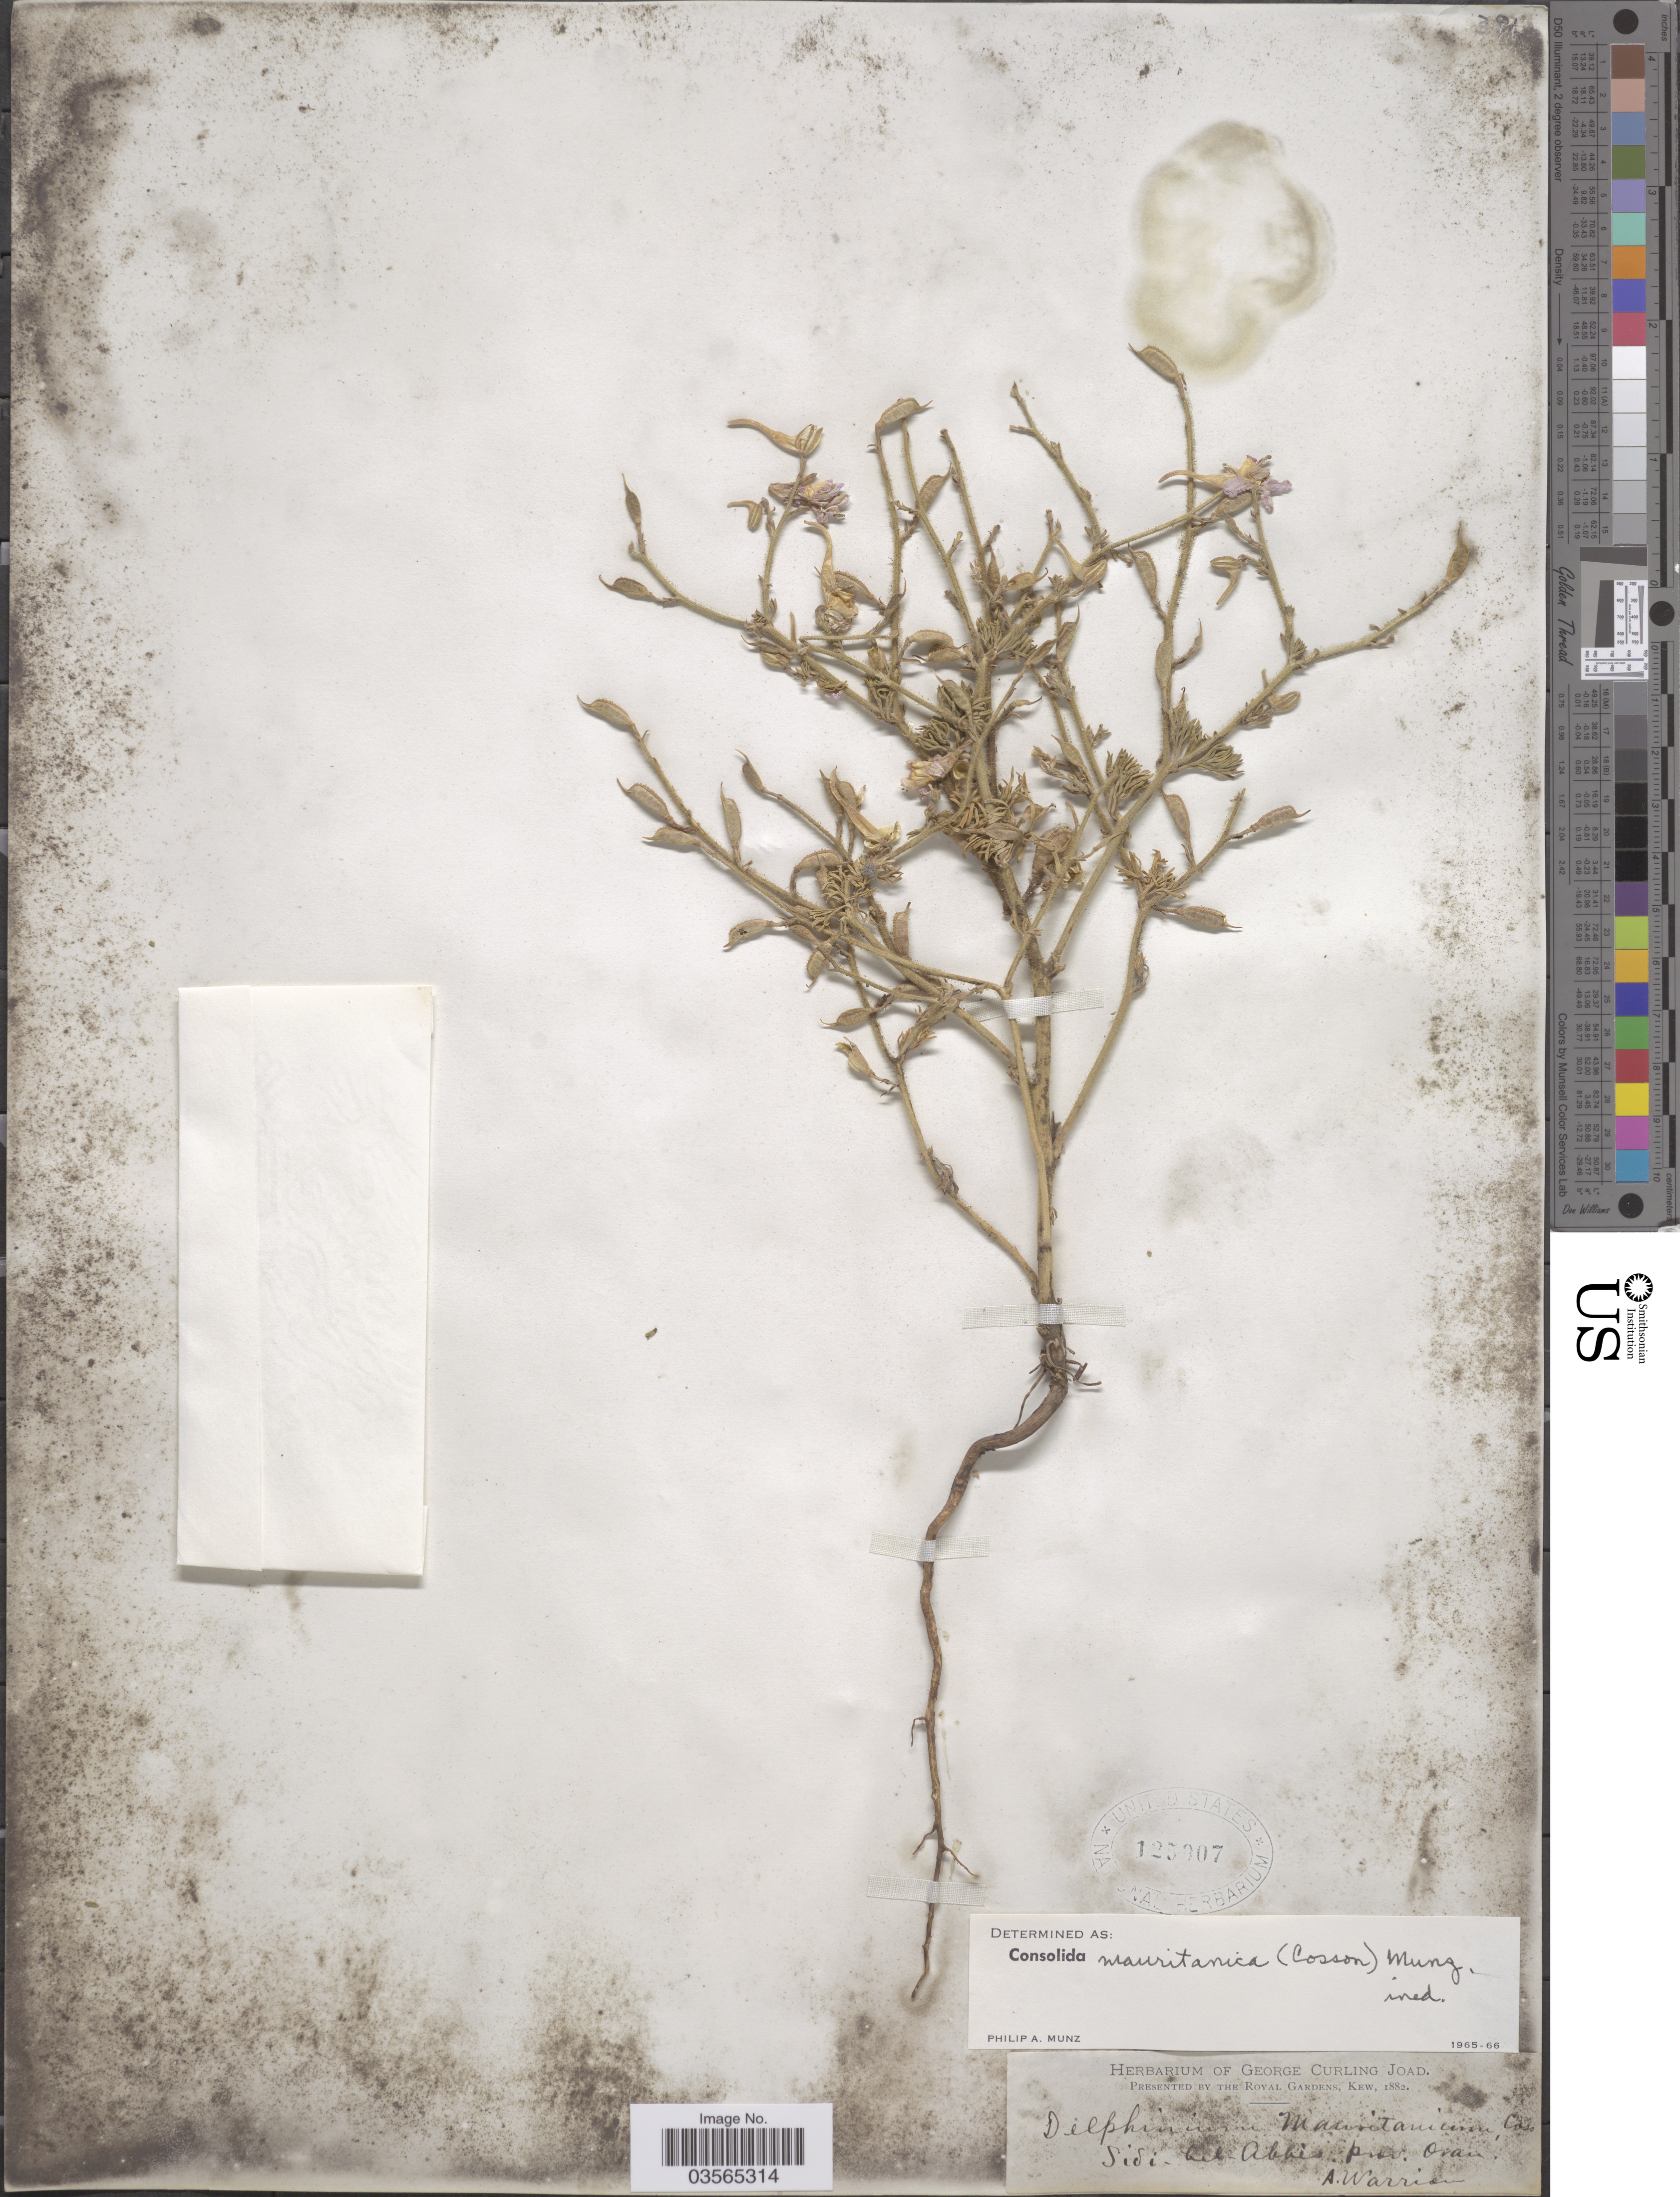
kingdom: Plantae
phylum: Tracheophyta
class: Magnoliopsida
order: Ranunculales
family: Ranunculaceae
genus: Delphinium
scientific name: Delphinium mauritanicum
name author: Coss.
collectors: A. Warion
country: Algeria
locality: Aidi-bel-Abbès. Prov. Oran.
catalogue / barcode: US 125907